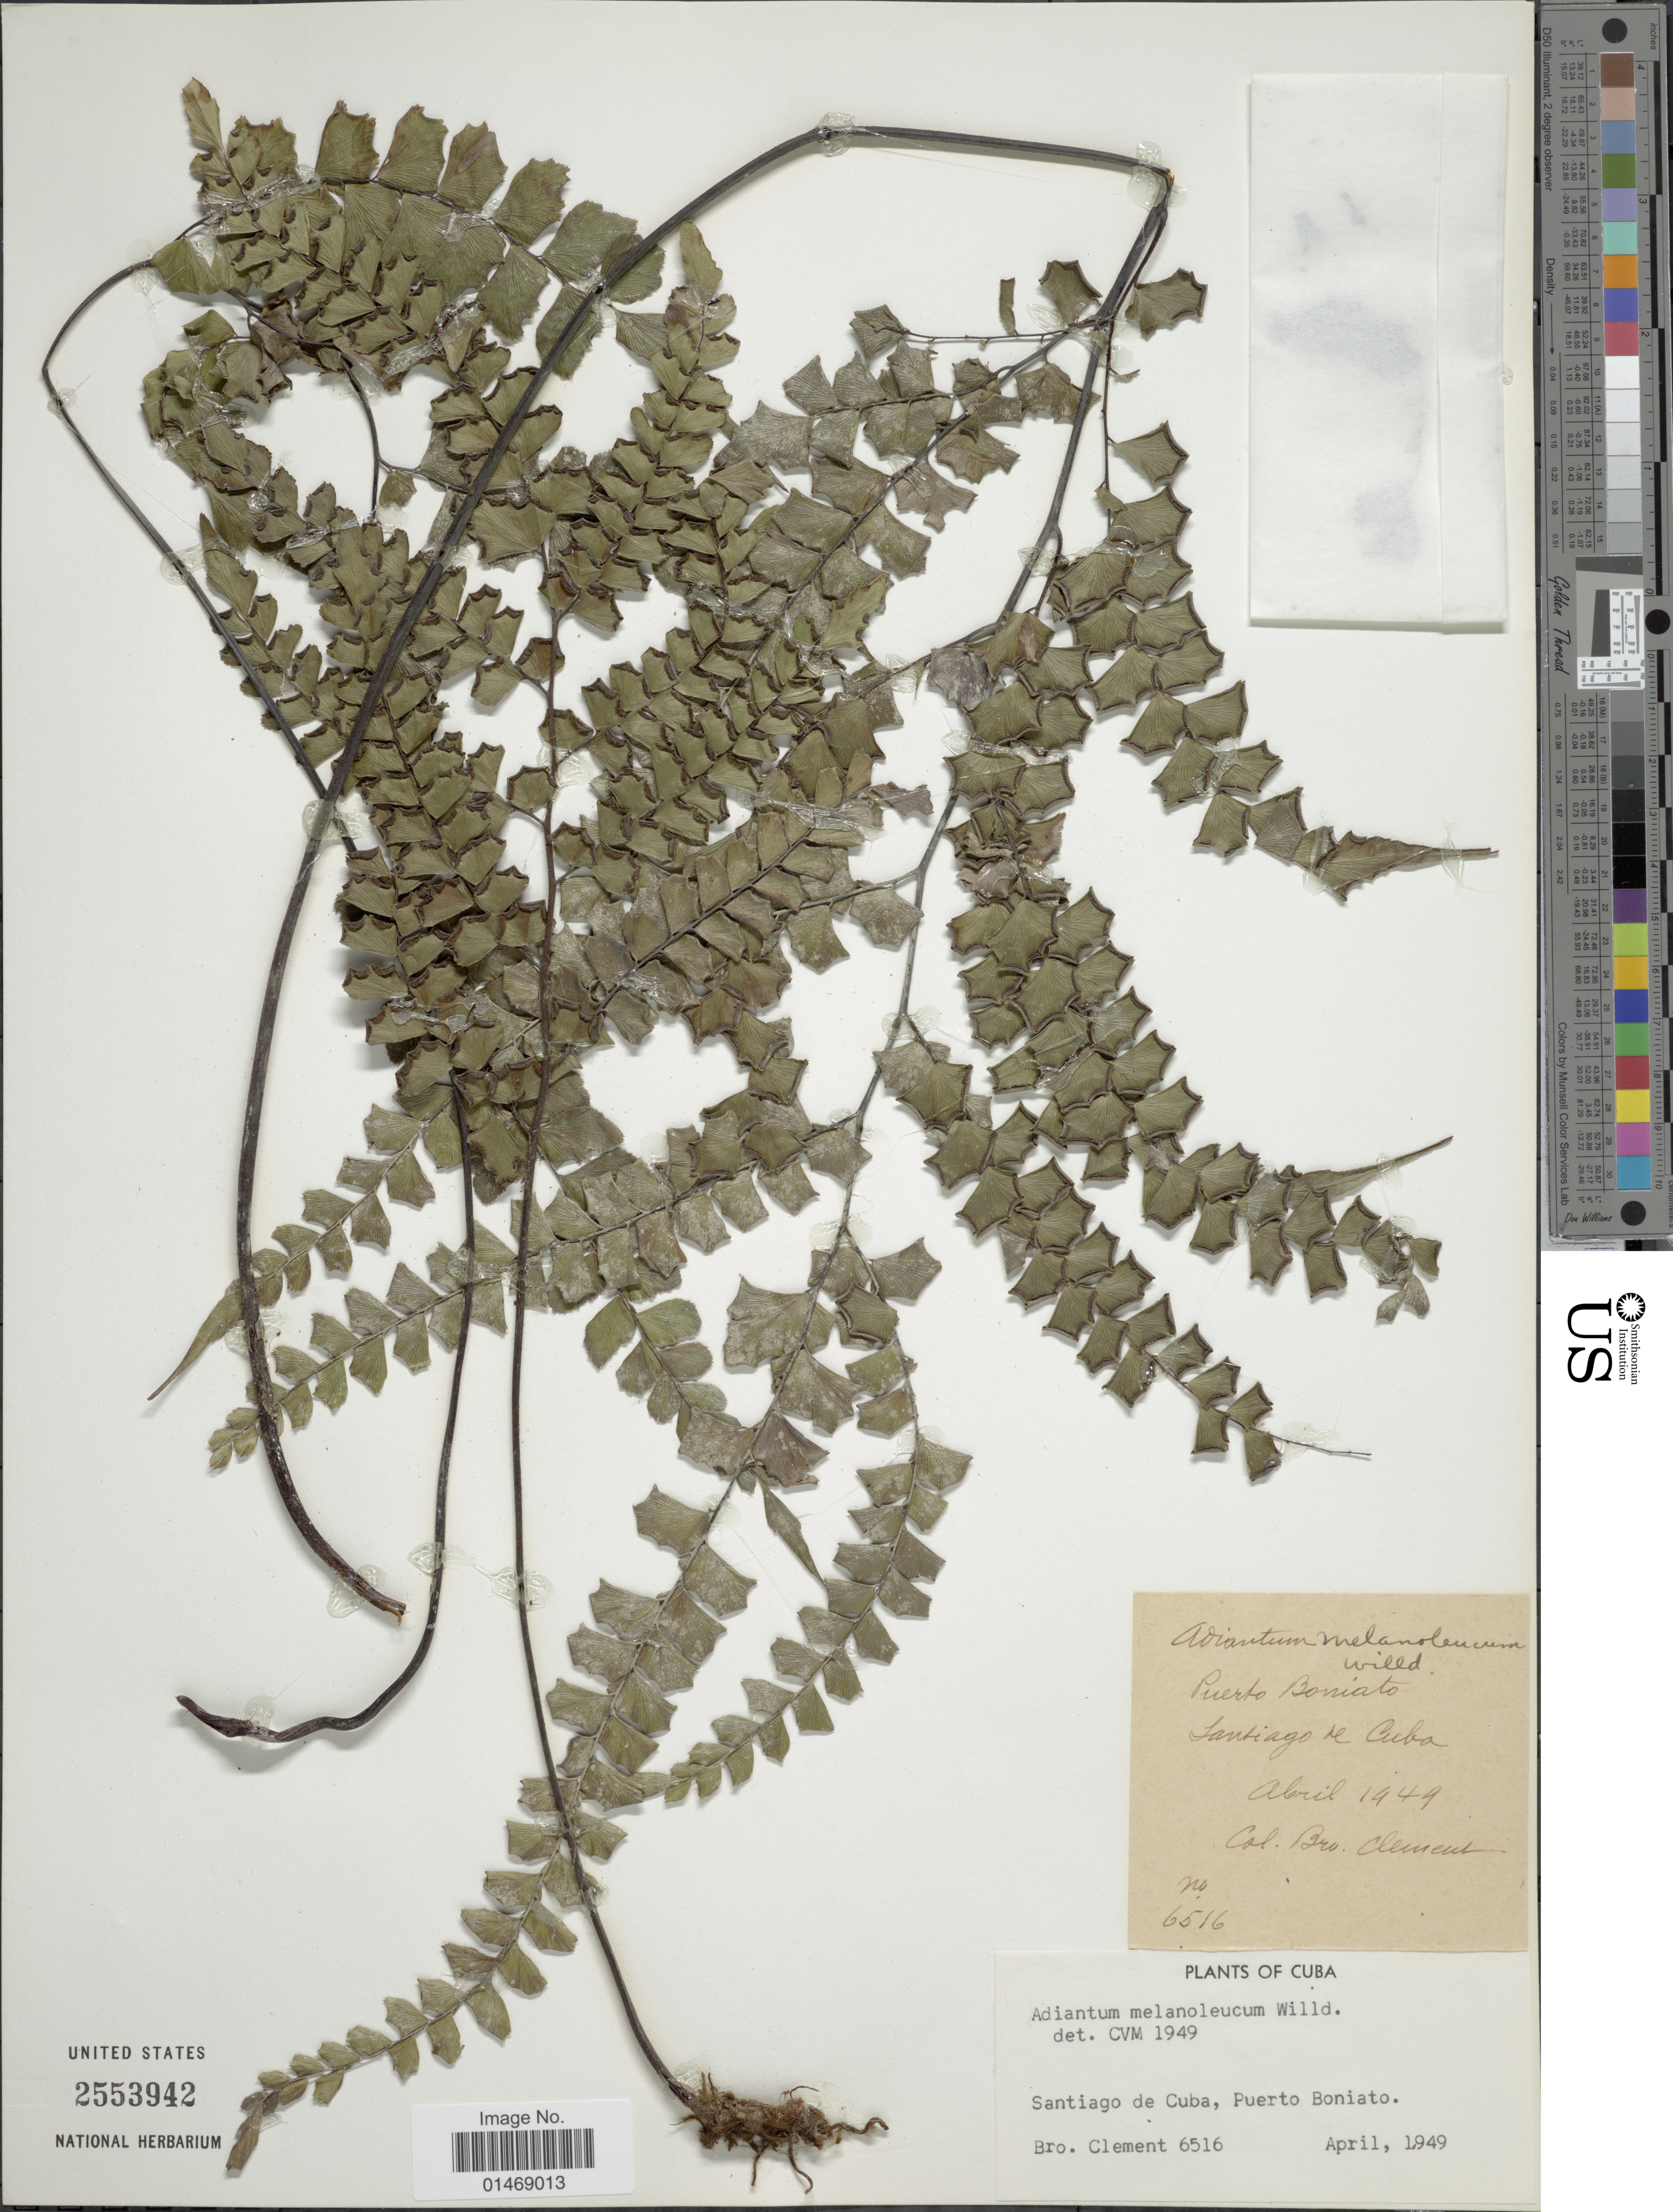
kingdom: Plantae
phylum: Tracheophyta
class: Polypodiopsida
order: Polypodiales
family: Pteridaceae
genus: Adiantum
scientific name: Adiantum melanoleucum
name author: Willd.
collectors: B. Clement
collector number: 6516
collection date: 1949-04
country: Cuba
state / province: Santiago de Cuba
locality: Puerto Boniato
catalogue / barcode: US 2553942